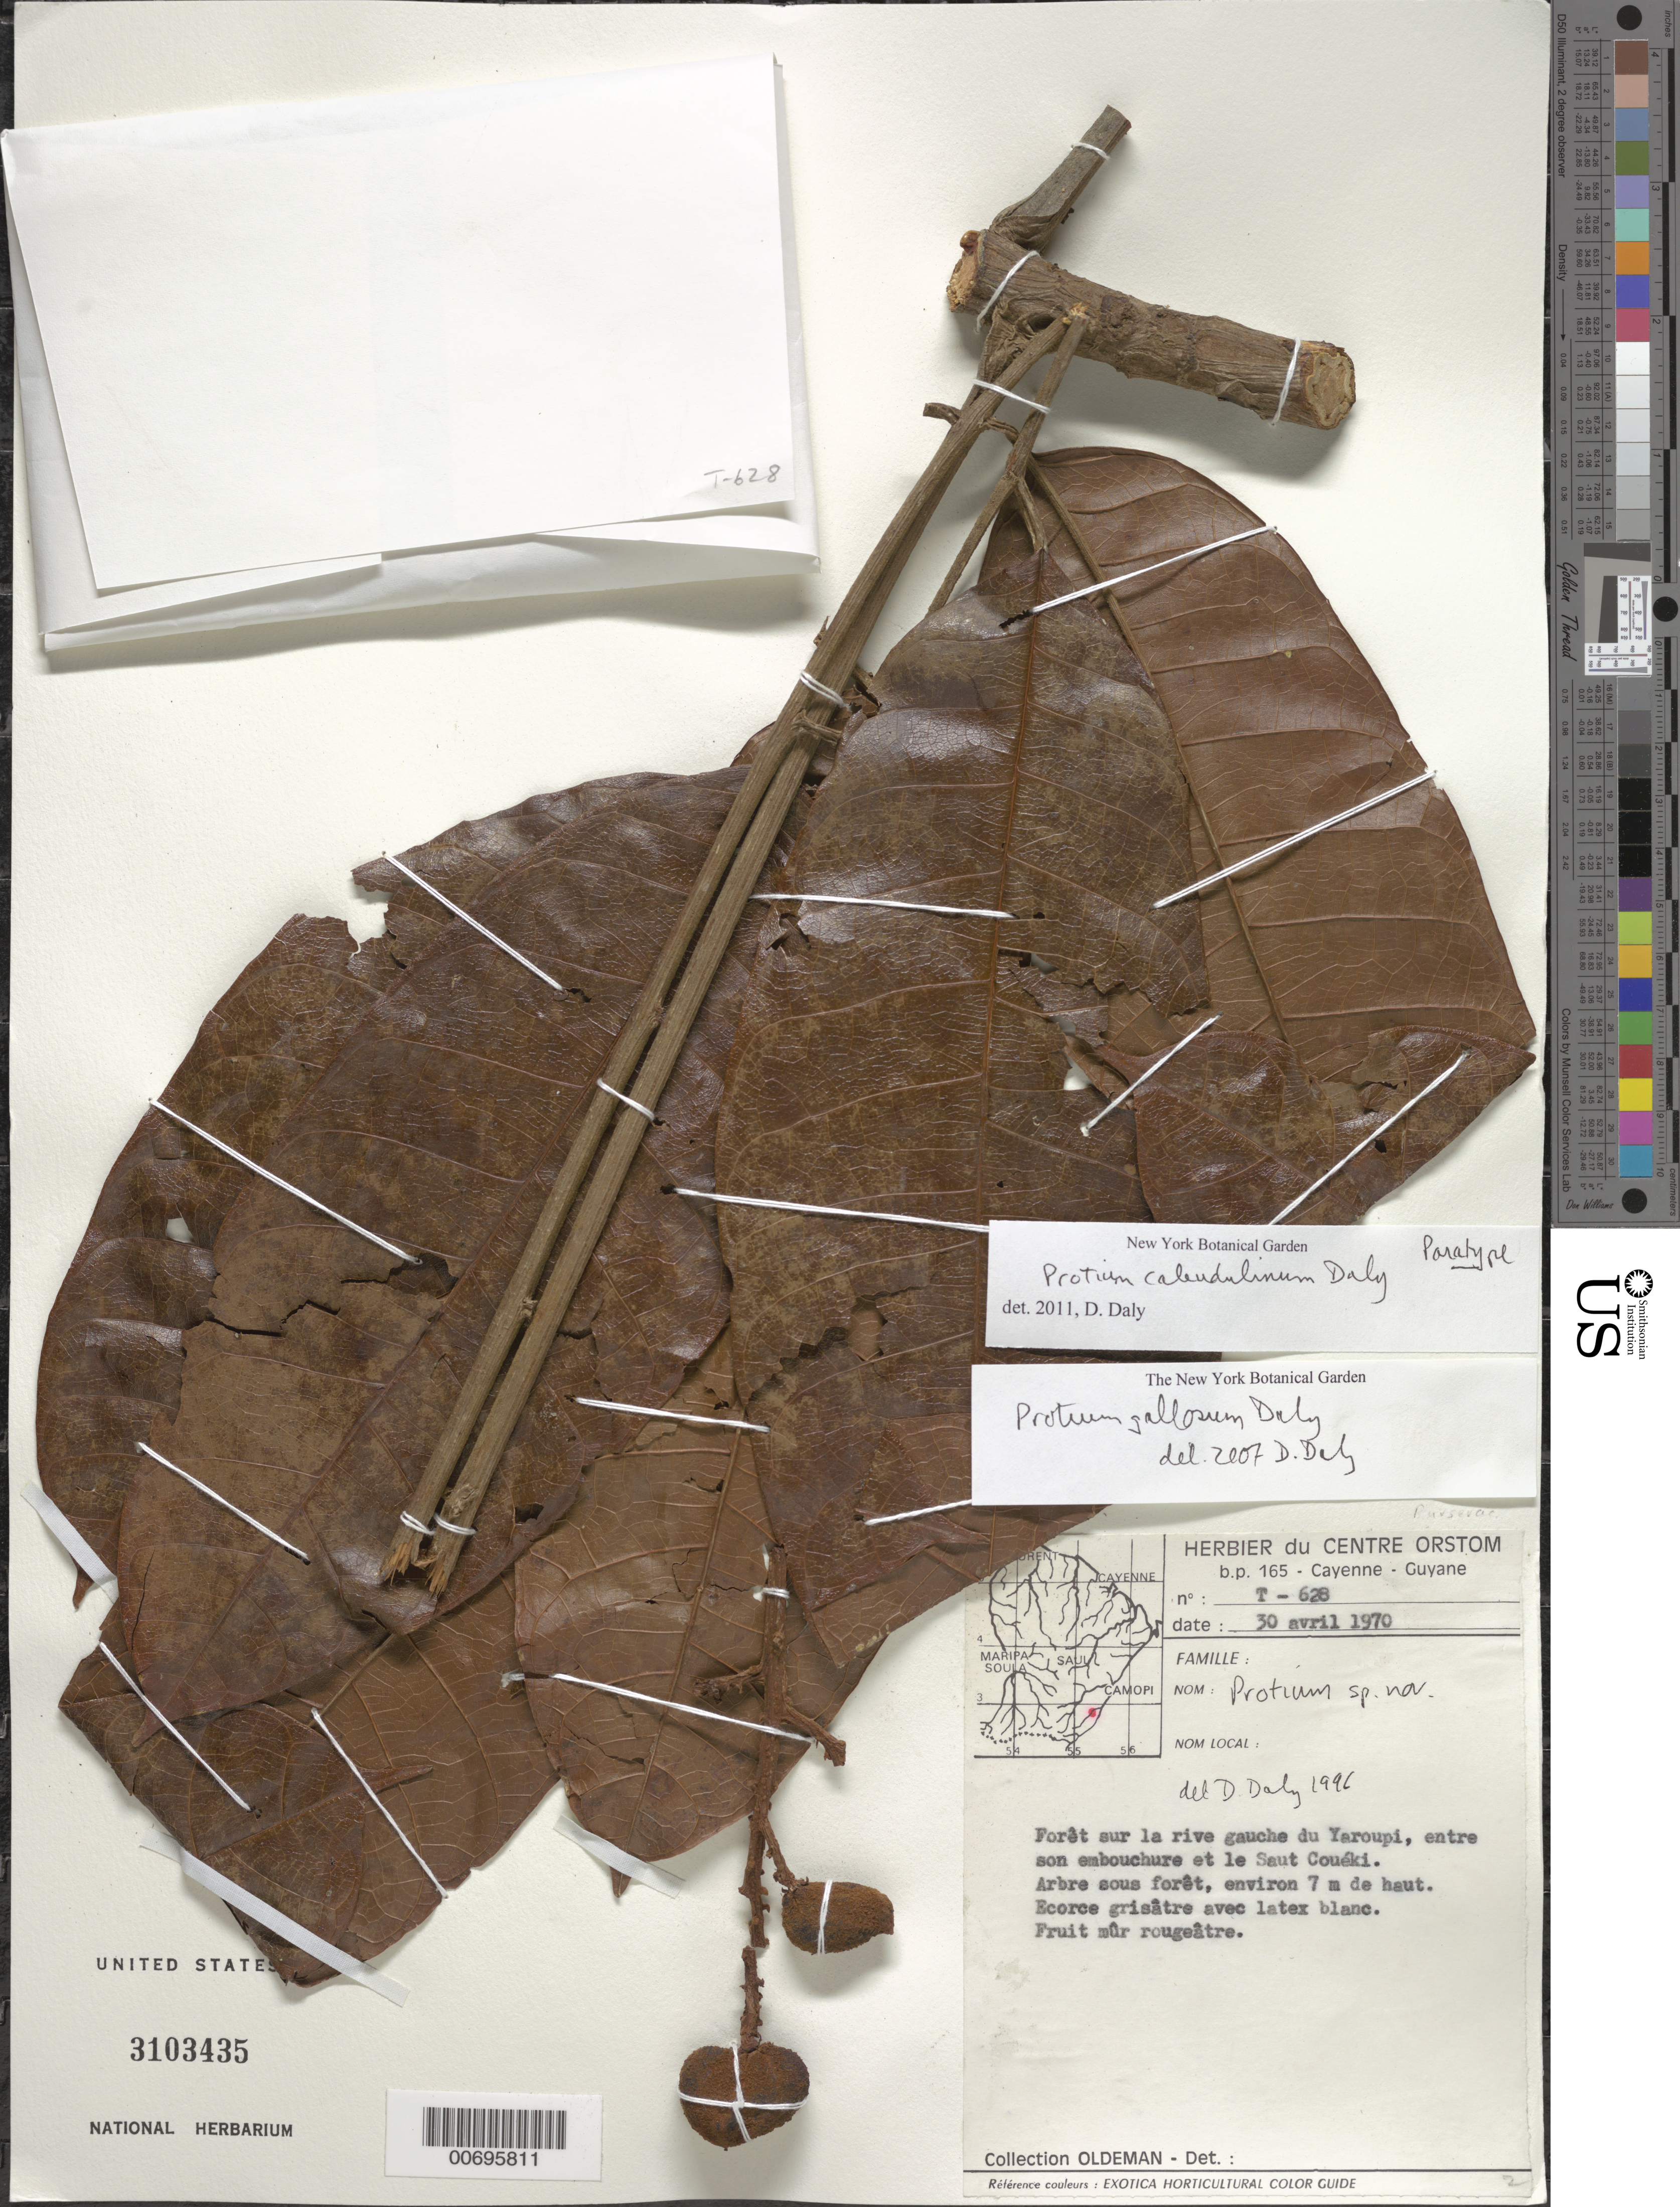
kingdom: Plantae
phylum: Tracheophyta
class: Magnoliopsida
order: Sapindales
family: Burseraceae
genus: Protium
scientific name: Protium calendulinum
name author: Daly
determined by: Daly, D. C.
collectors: R. Oldeman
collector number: T 628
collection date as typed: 30-Apr-70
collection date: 1970-04-30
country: French Guiana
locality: Rivière Yaroupi, entre son embouchure et le Saut Couéki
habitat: Forêt sur la rive gauche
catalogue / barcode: US 3103435